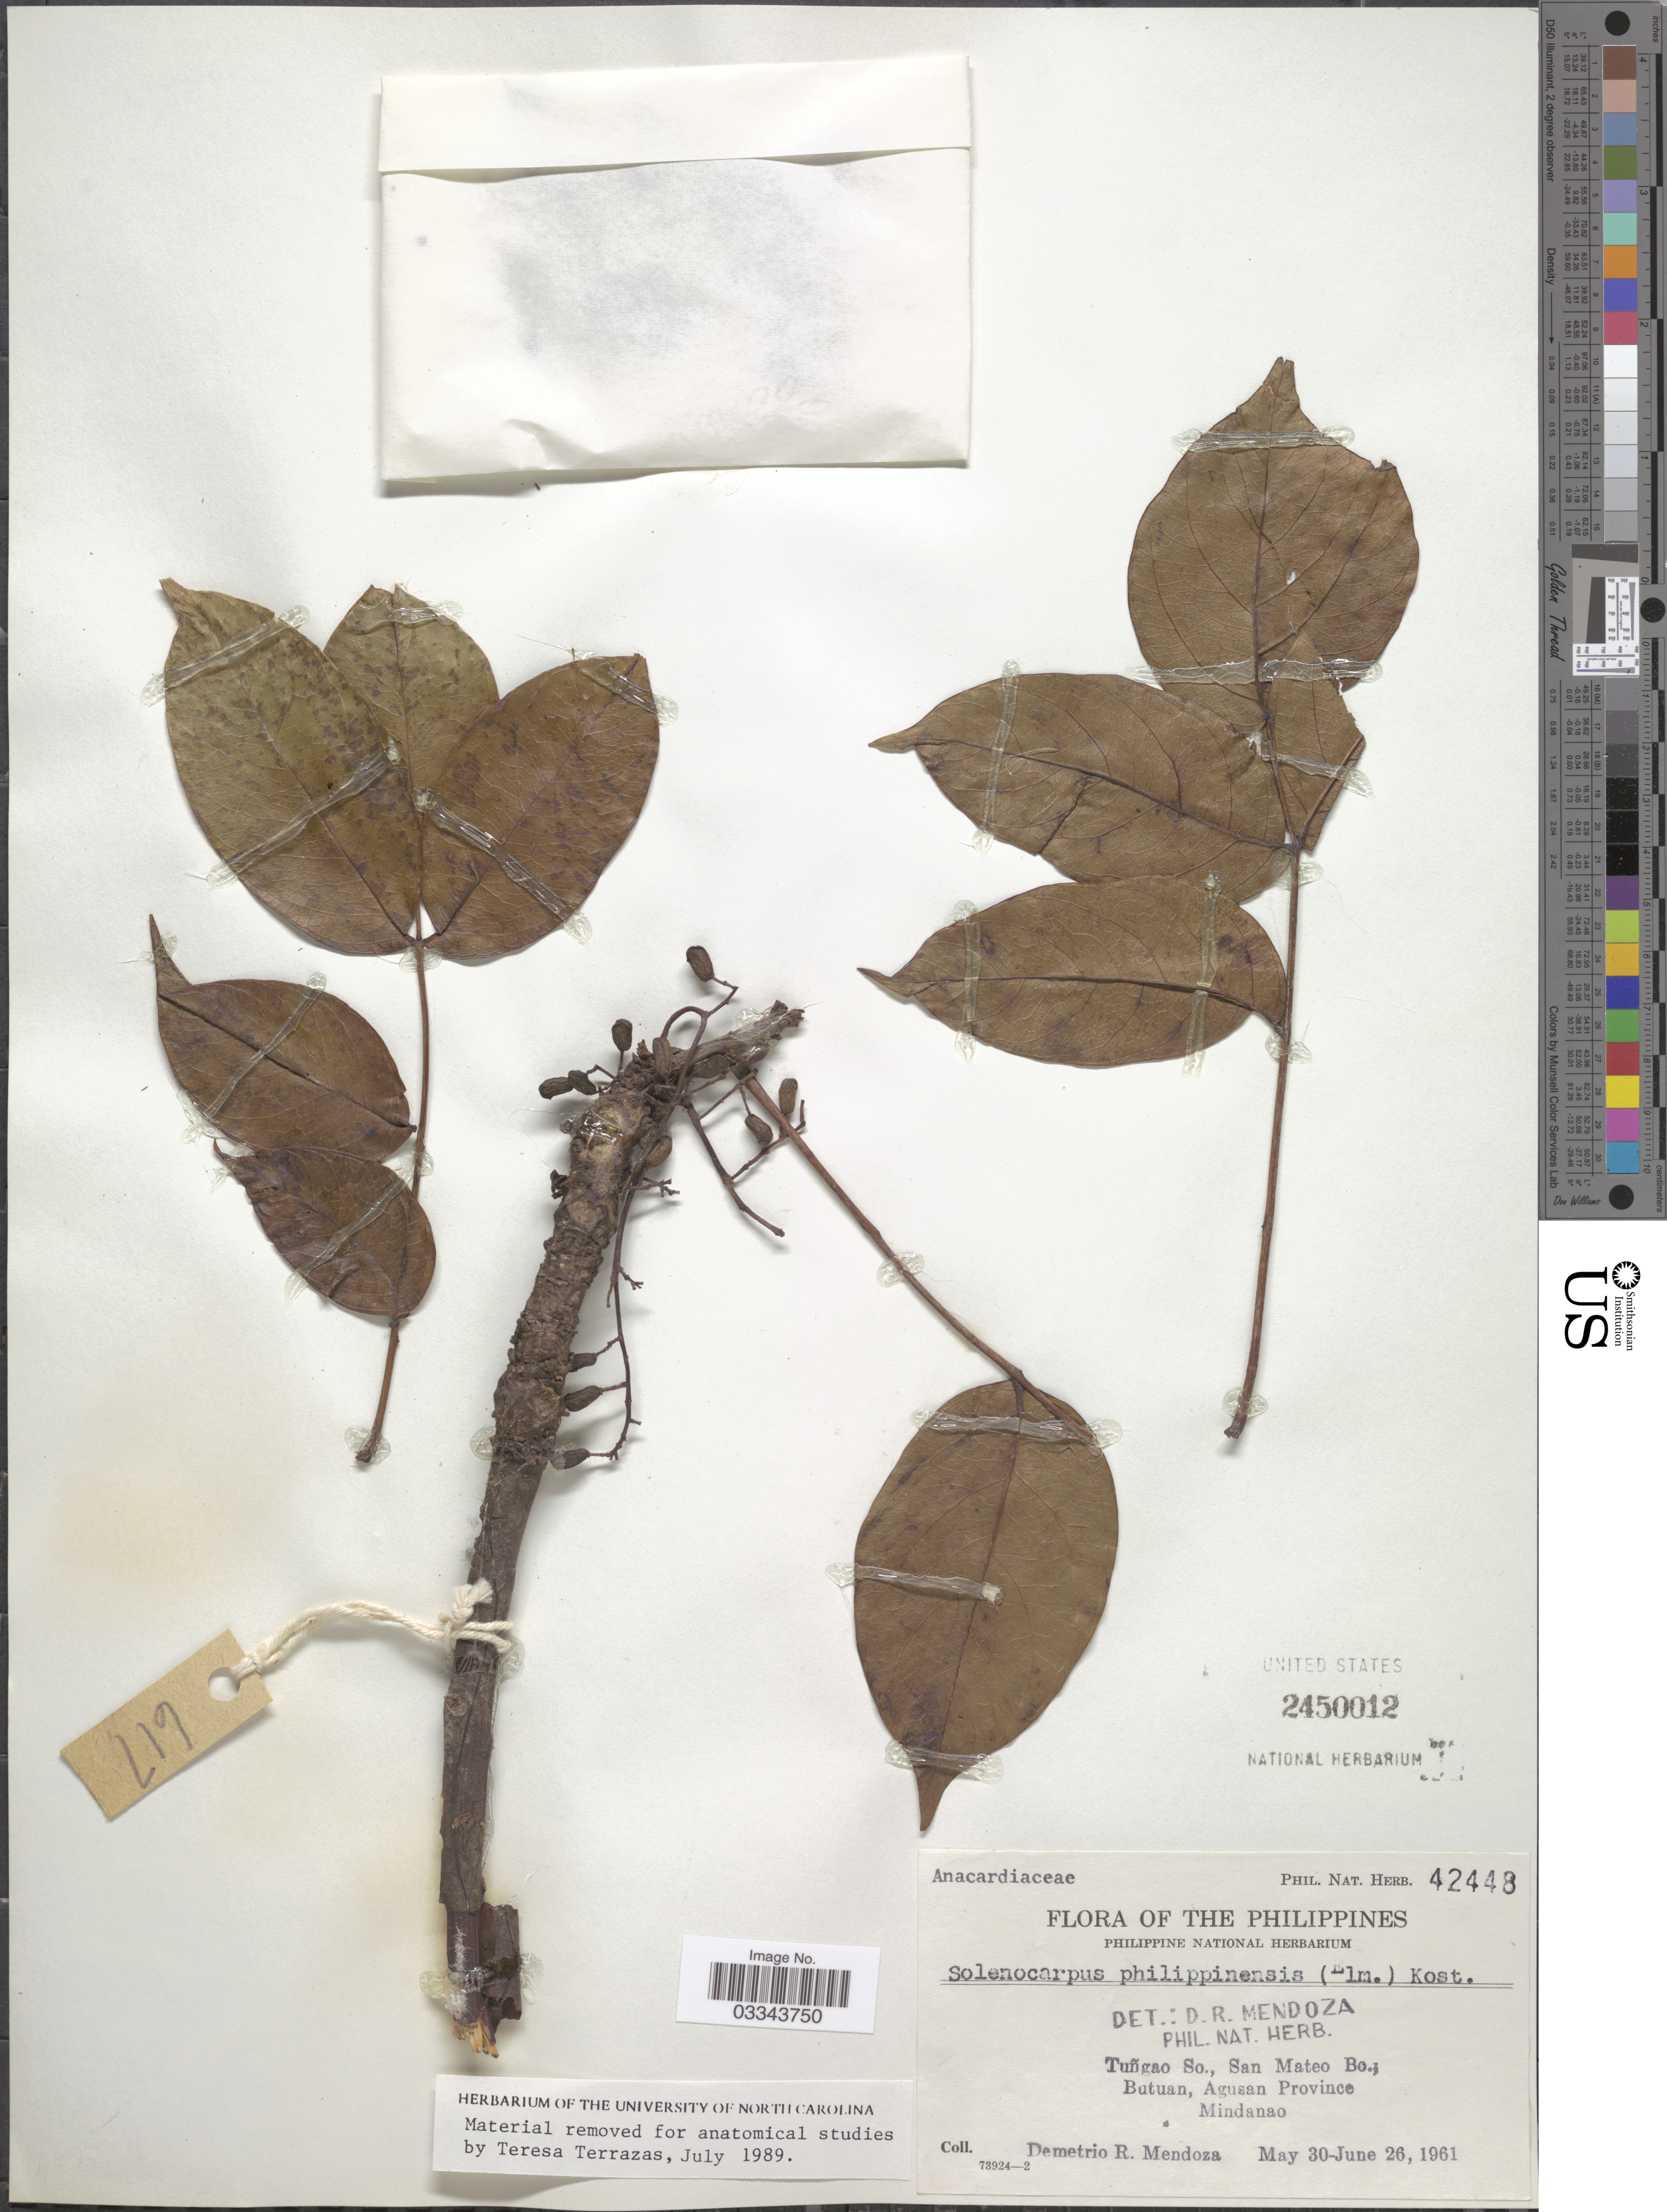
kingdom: Plantae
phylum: Tracheophyta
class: Magnoliopsida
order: Sapindales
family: Anacardiaceae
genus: Solenocarpus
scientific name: Solenocarpus philippinensis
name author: (Elmer) Kosterm.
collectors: D. Mendoza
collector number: Phil. Nat. Herb. 42448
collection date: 1961-05-30/1961-06-26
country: Philippines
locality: Tuñgao So., San Mateo Bo.; Butuan, Agusan Province. Mindanao.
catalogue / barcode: US 2450012